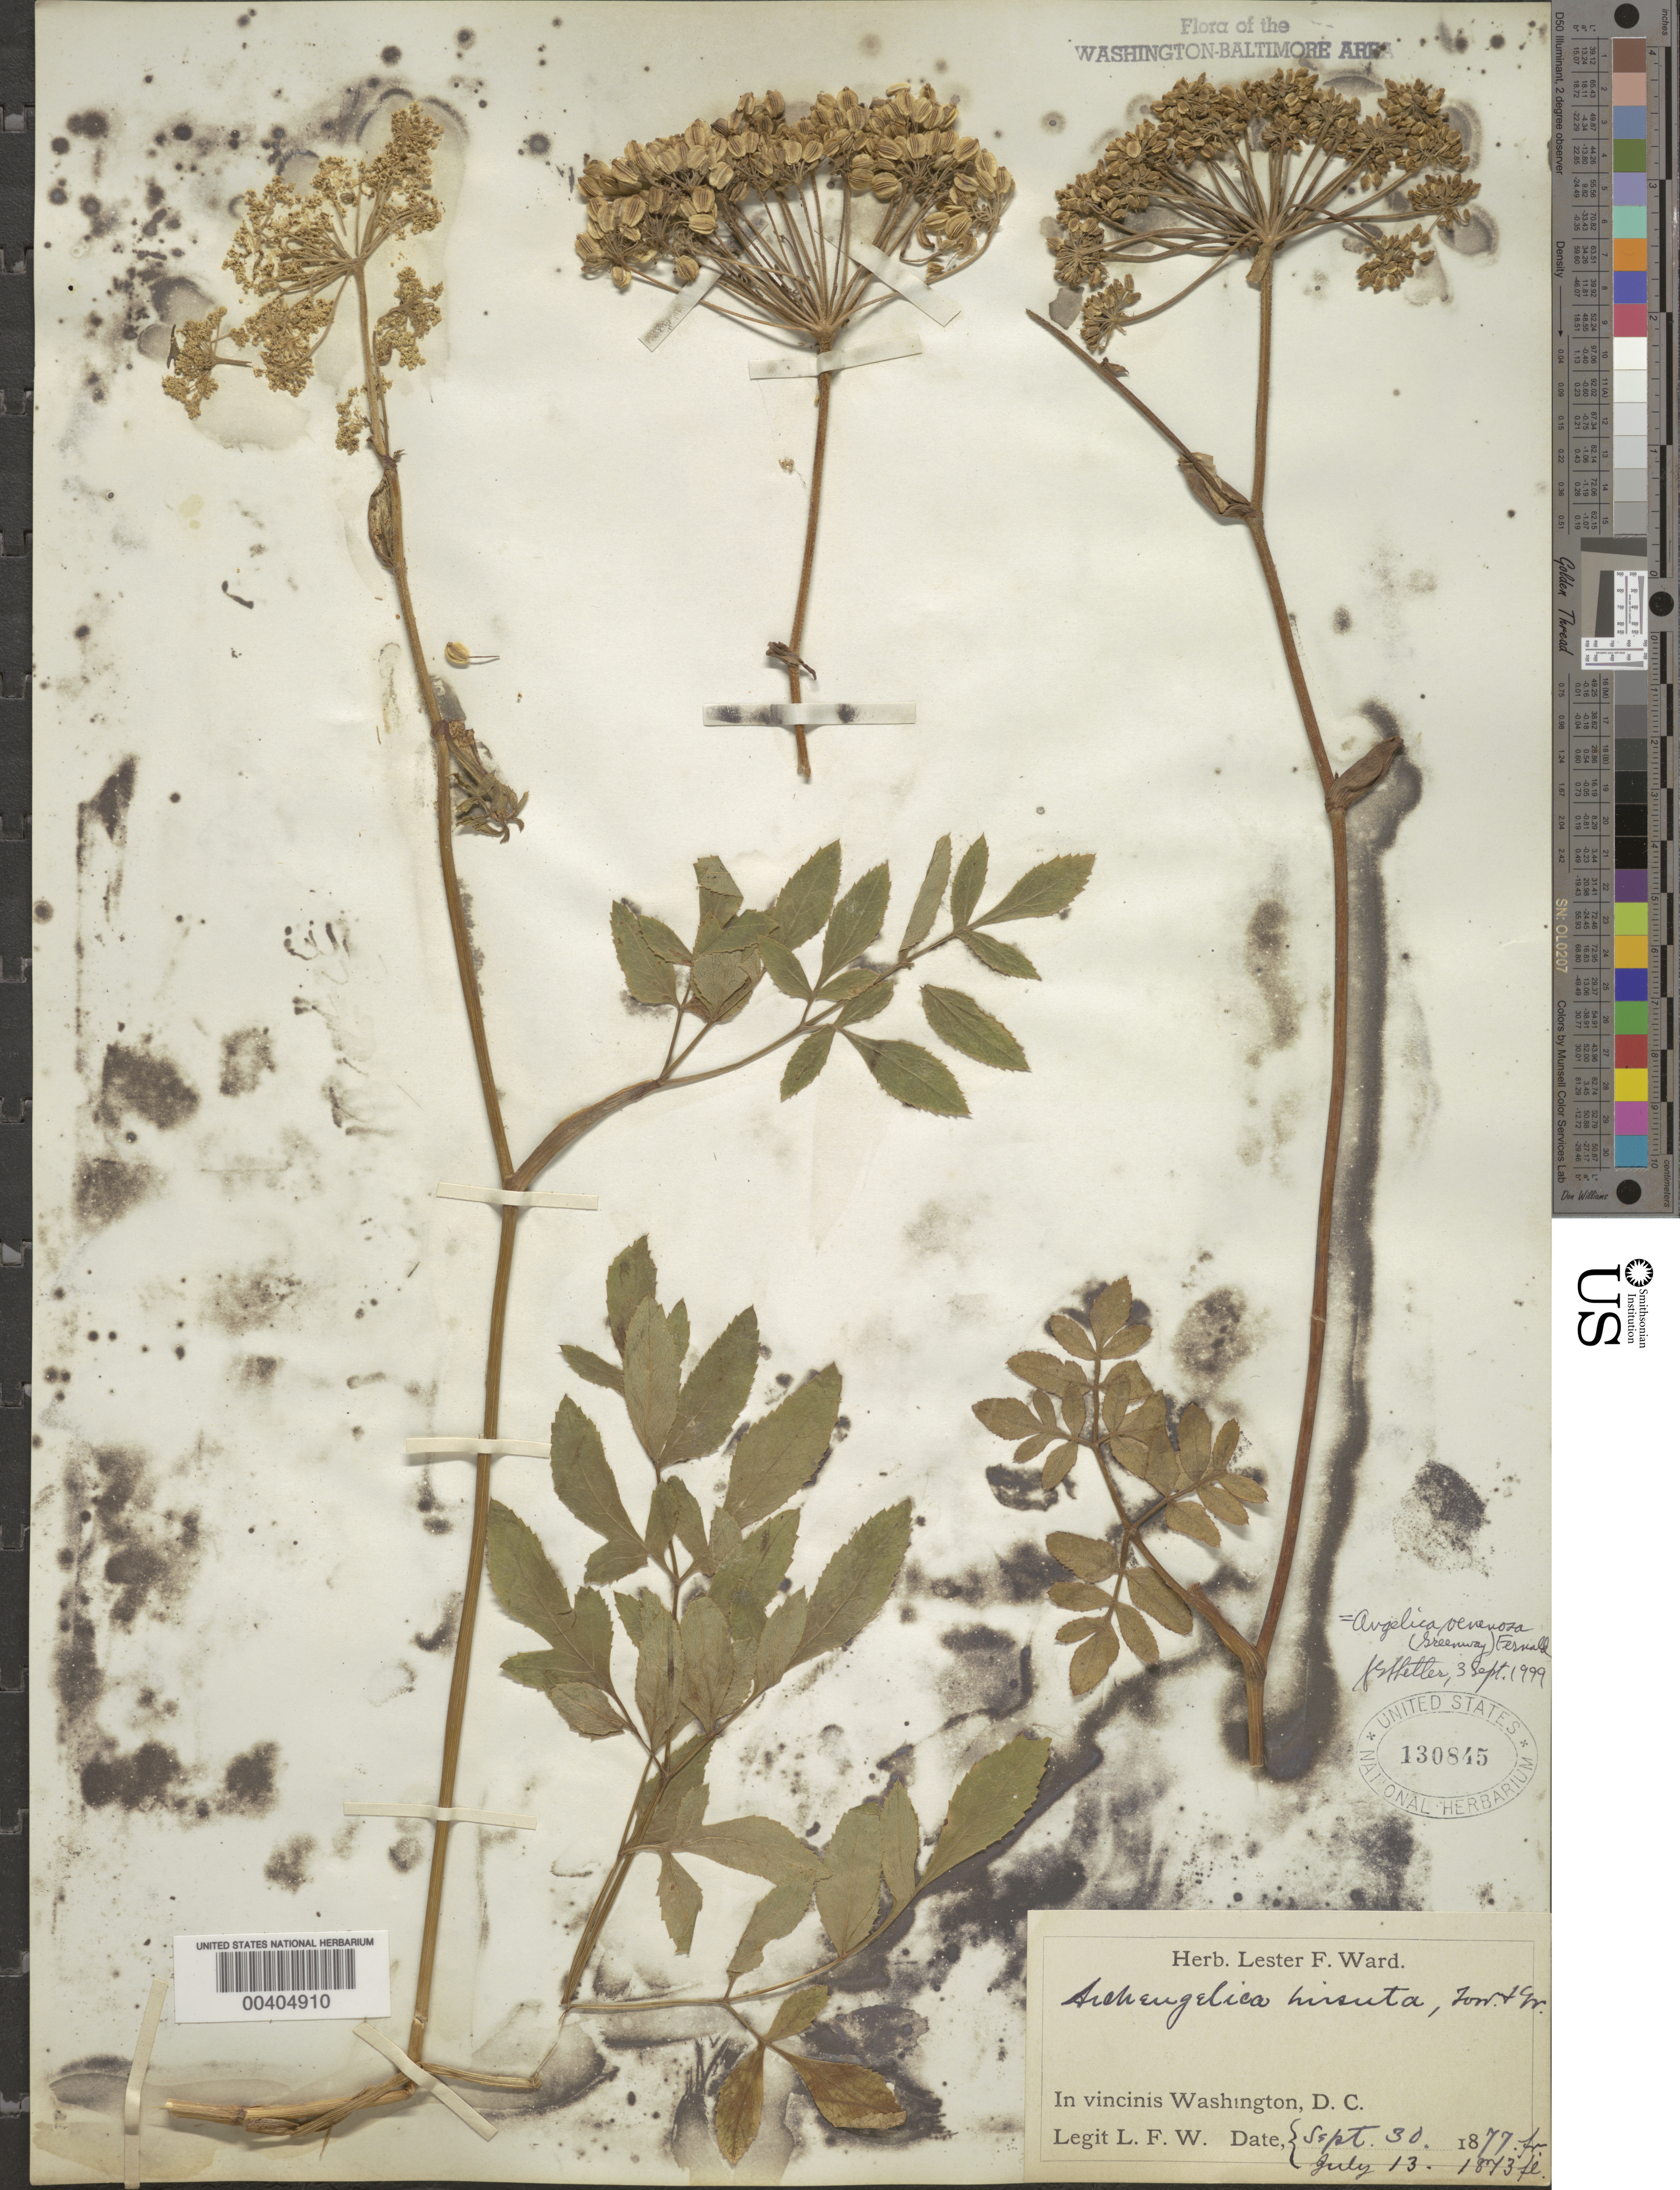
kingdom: Plantae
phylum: Tracheophyta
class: Magnoliopsida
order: Apiales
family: Apiaceae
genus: Angelica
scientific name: Angelica venenosa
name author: (Greenway) Fernald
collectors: L. F. Ward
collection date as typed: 30 Sep 1873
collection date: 1873-09-30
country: United States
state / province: District of Columbia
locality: Washington DC Area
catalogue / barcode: US 130845